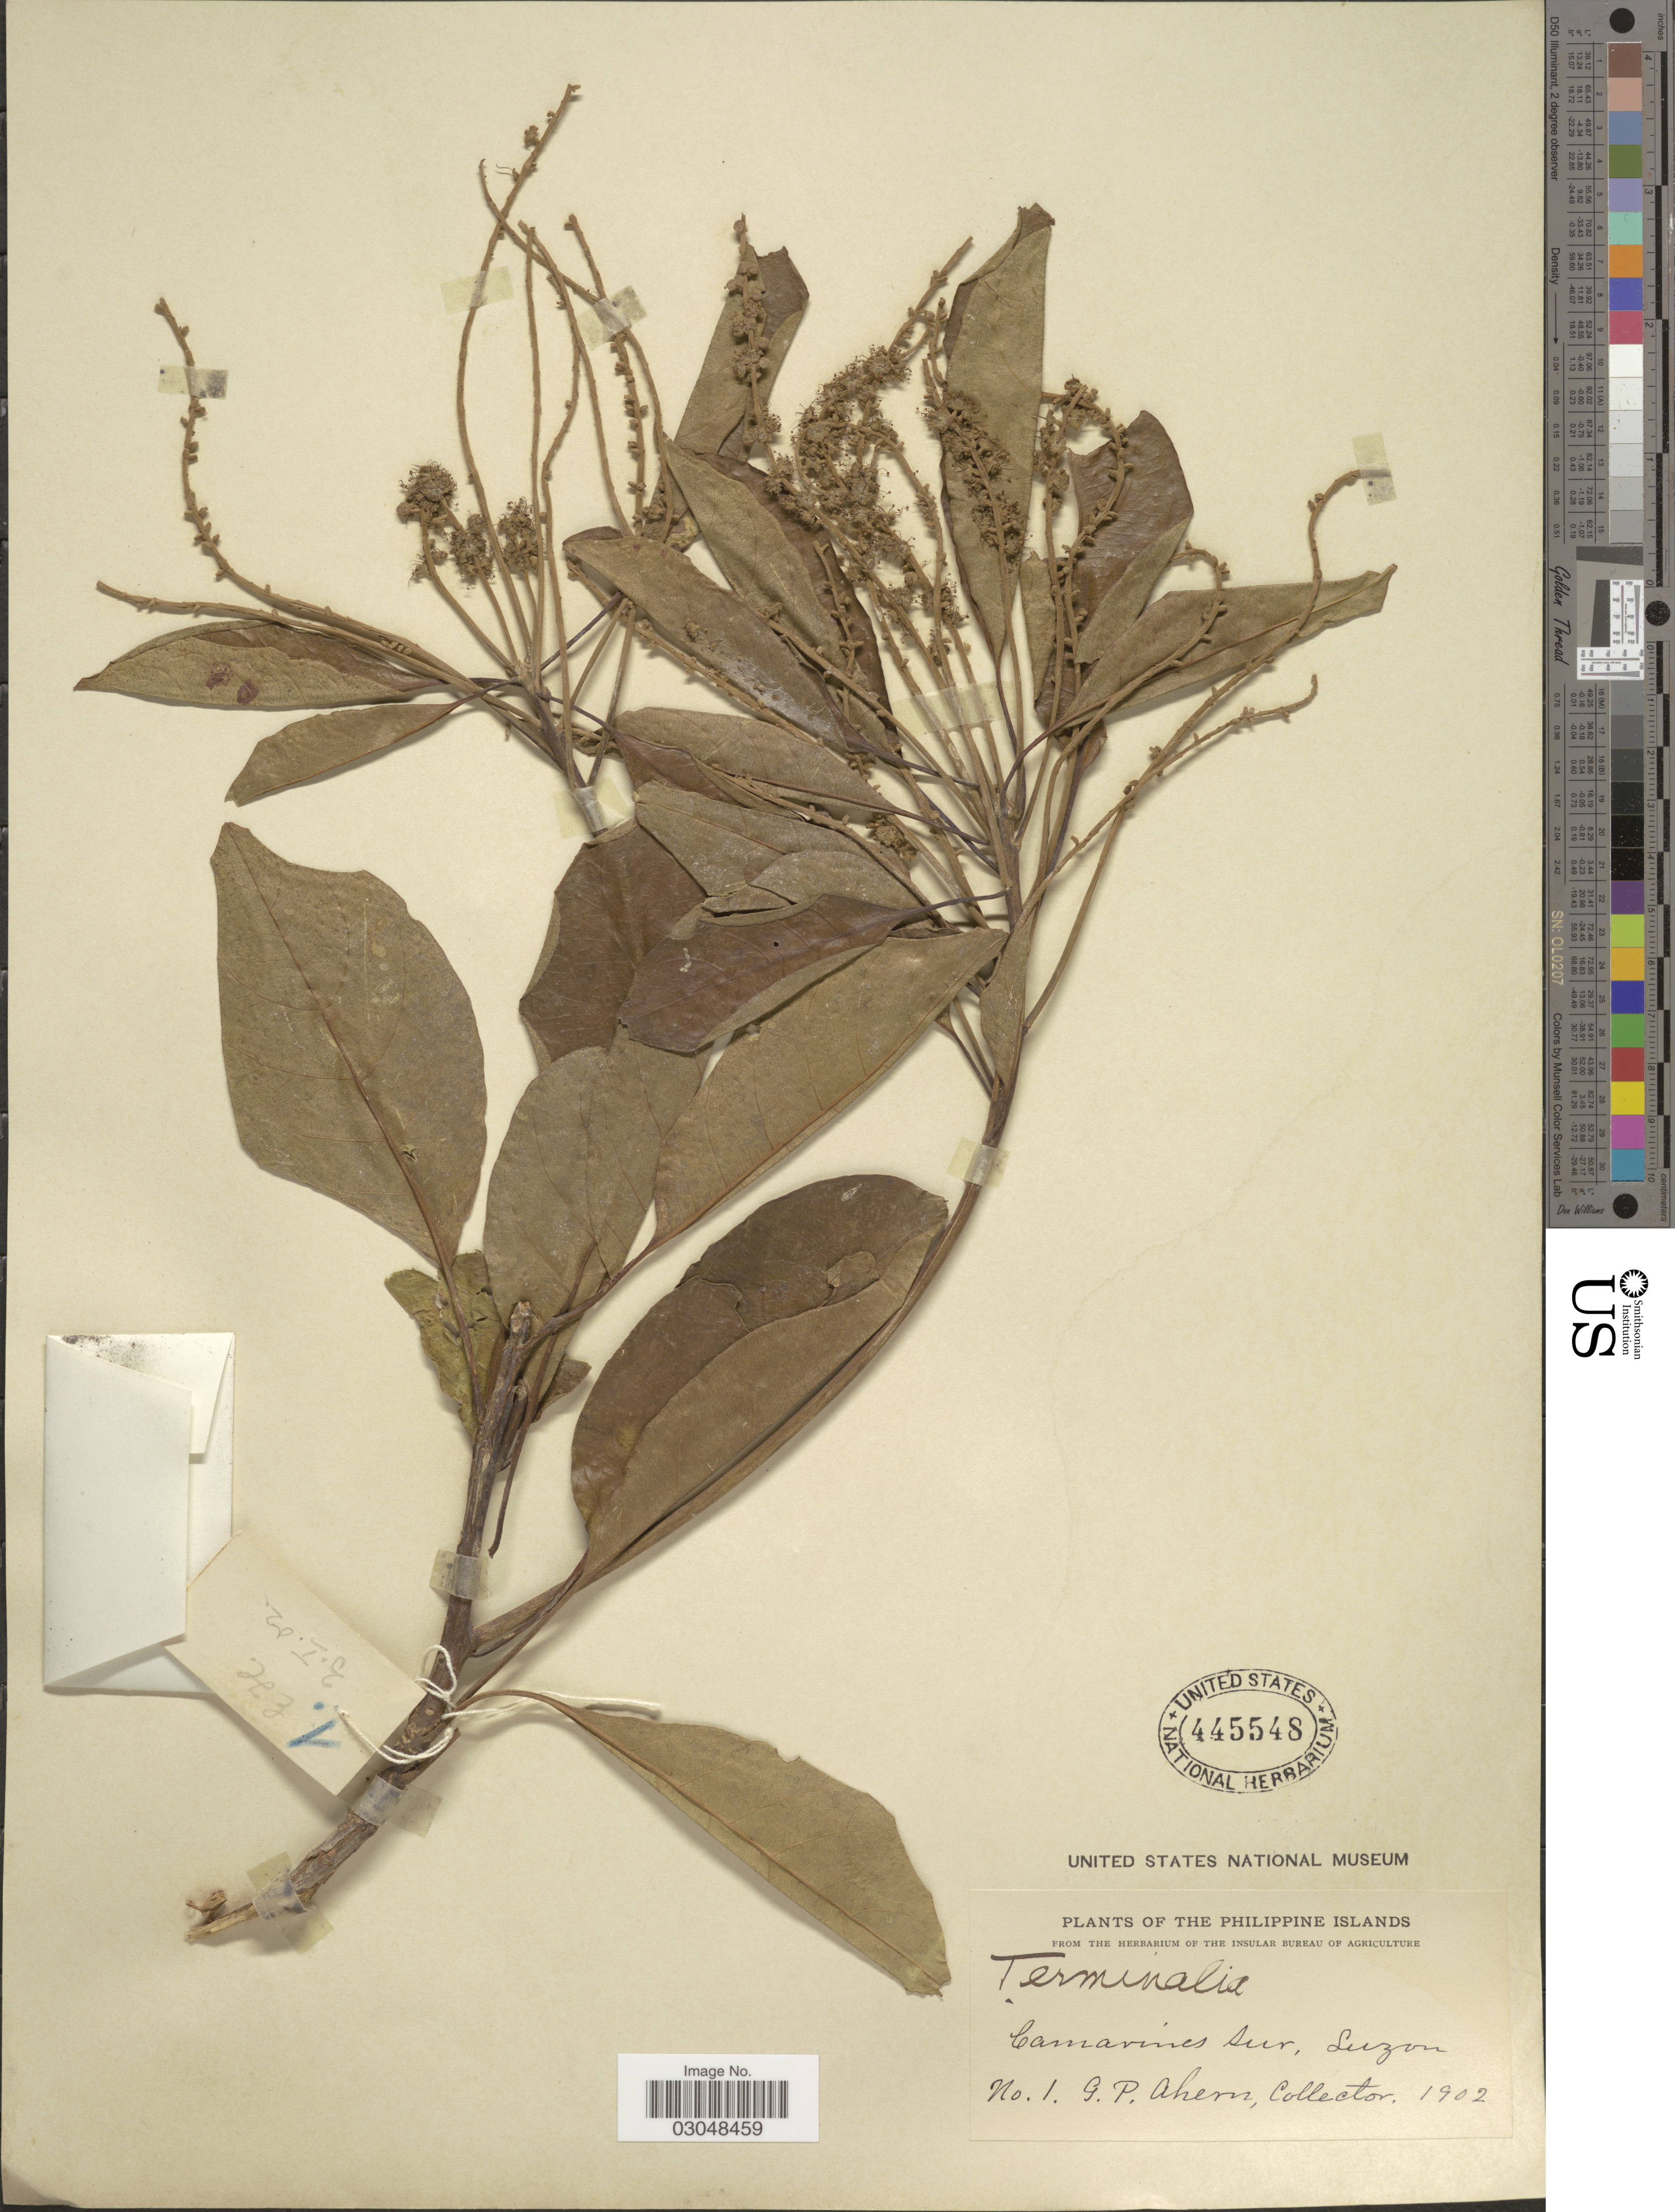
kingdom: Plantae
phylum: Tracheophyta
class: Magnoliopsida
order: Myrtales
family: Combretaceae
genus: Terminalia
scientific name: Terminalia calamansanai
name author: (Blanco) Rolfe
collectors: G. Ahern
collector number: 1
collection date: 1902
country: Philippines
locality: The Philippine Islands, Camarines sur, Luzon.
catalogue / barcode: US 445548